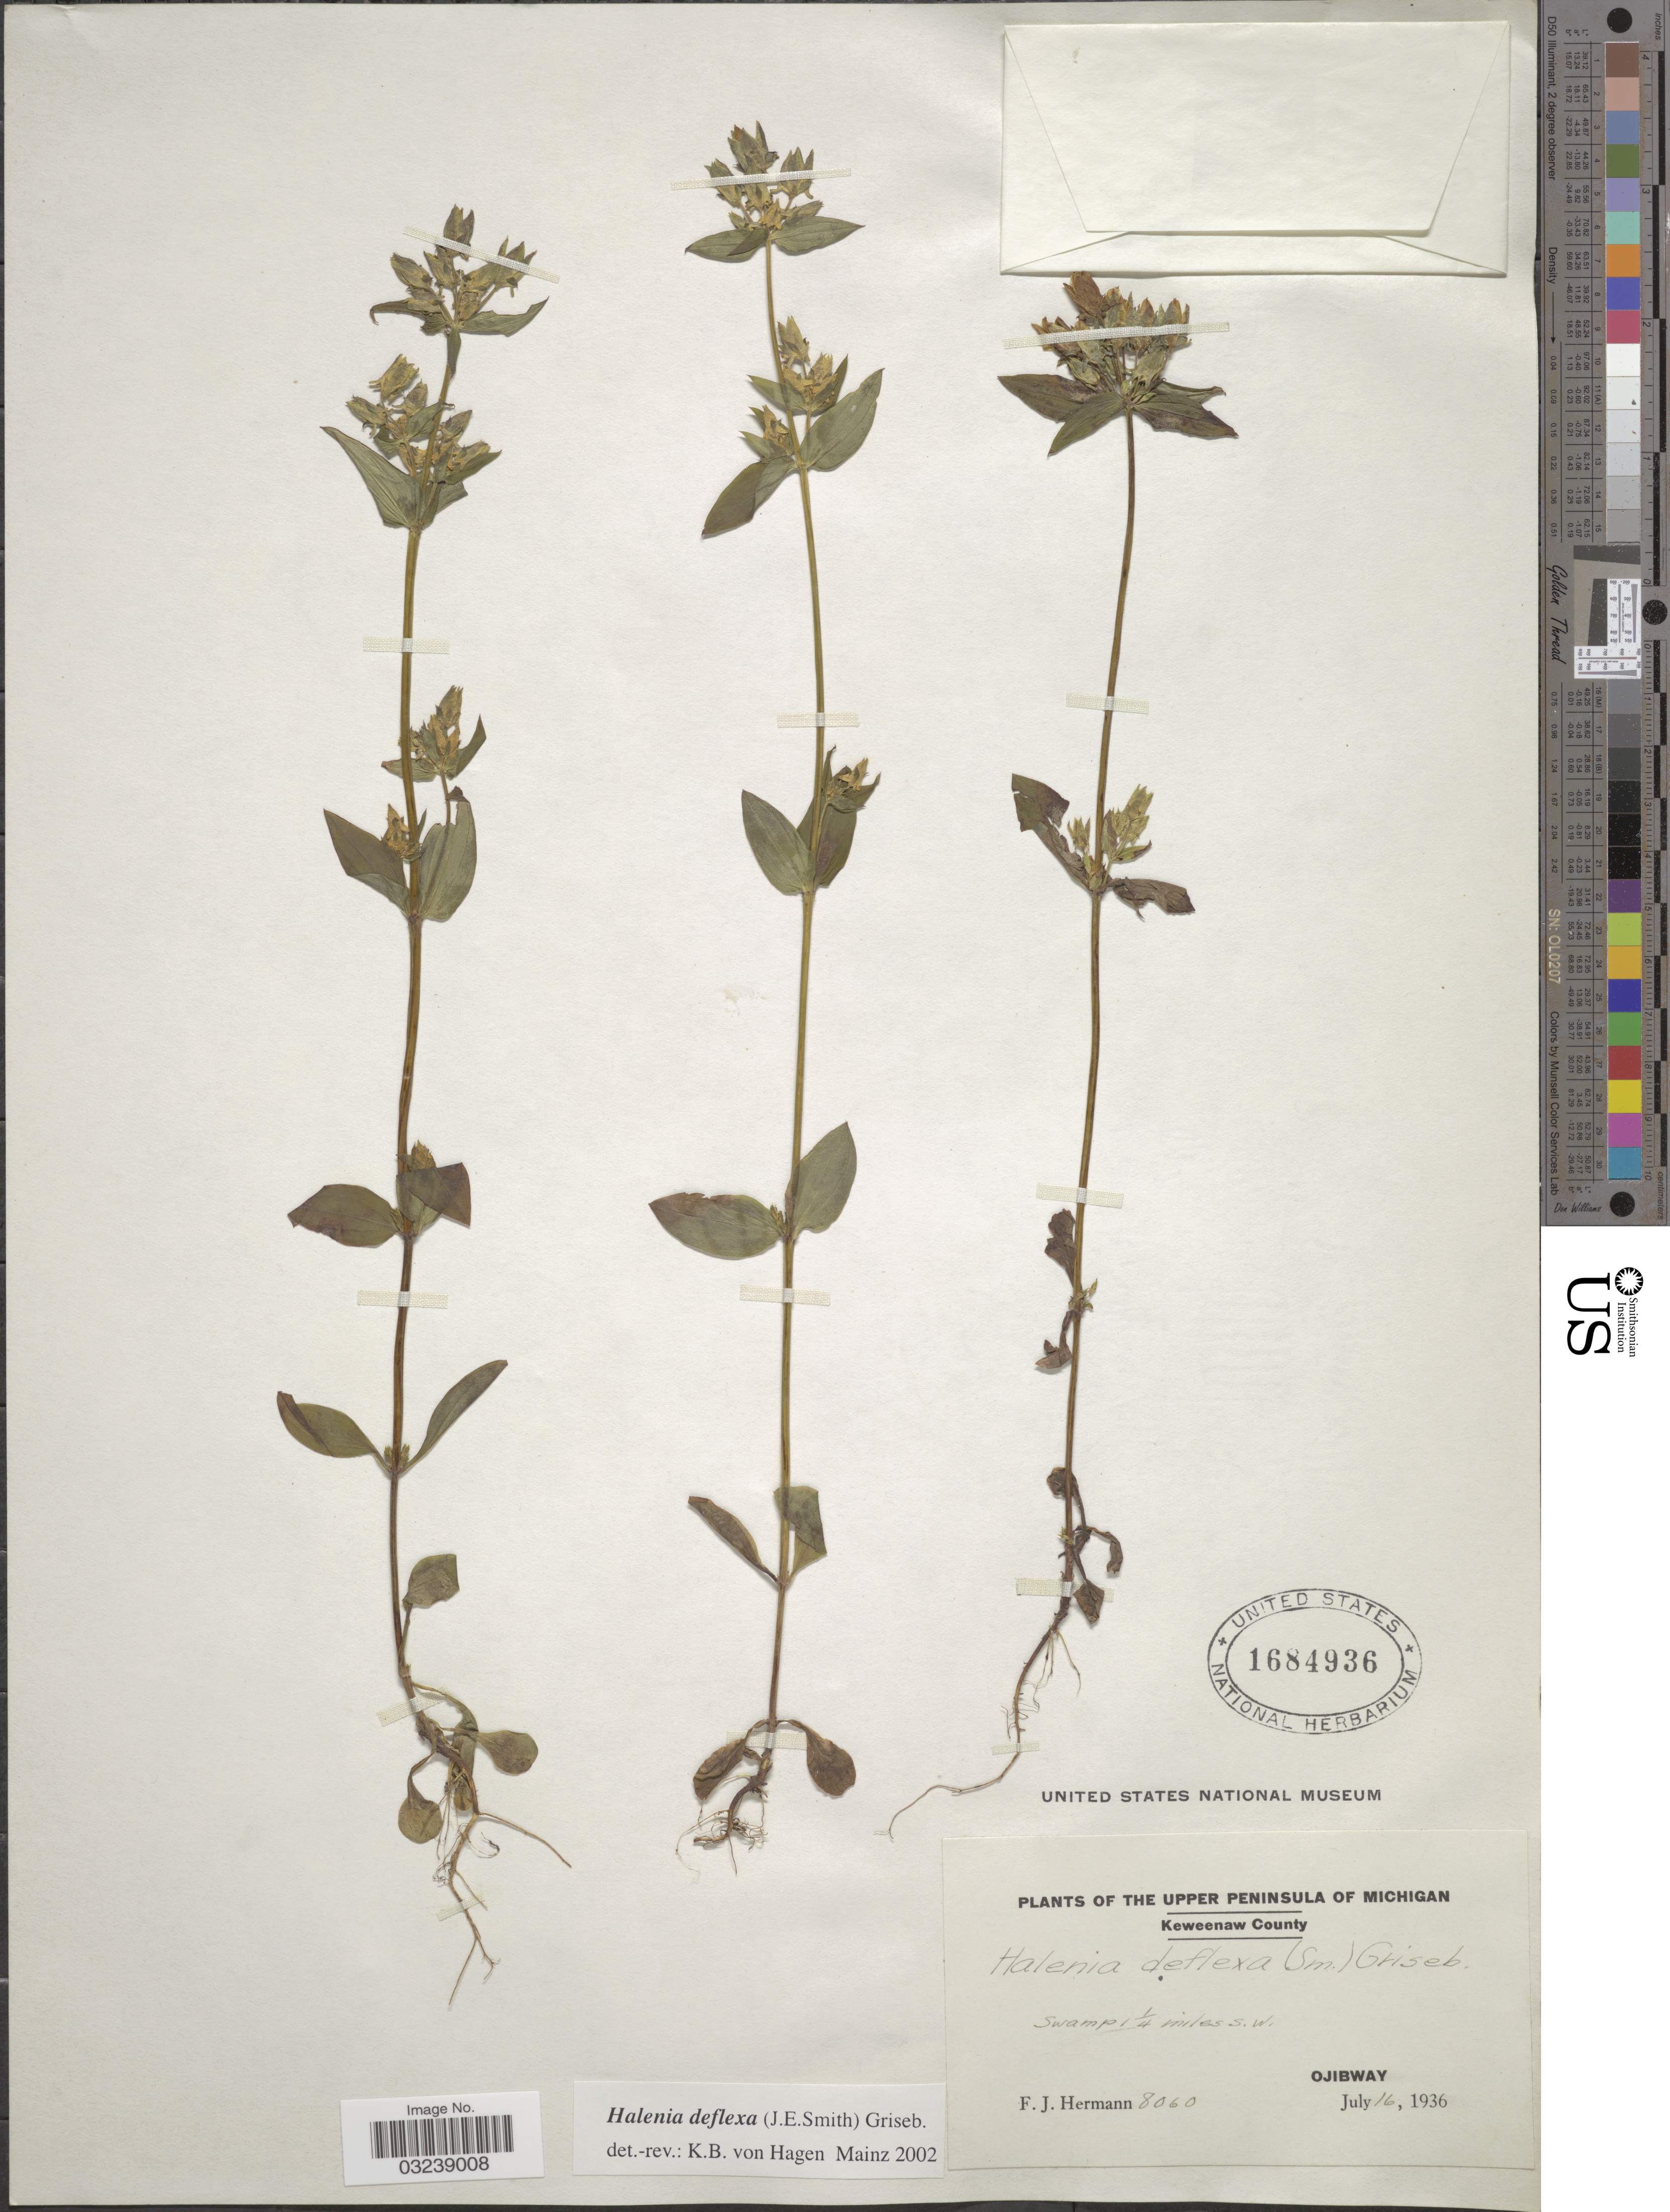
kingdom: Plantae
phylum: Tracheophyta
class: Magnoliopsida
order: Gentianales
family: Gentianaceae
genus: Halenia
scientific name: Halenia deflexa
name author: (Sm.) Griseb.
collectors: F. J. Hermann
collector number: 8060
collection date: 1936-07-16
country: United States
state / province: Michigan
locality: The Upper Peninsula of Michigan. Keweenaw County. Swamp 1 1/4 miles s.w. Ojibway.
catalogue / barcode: US 1684936